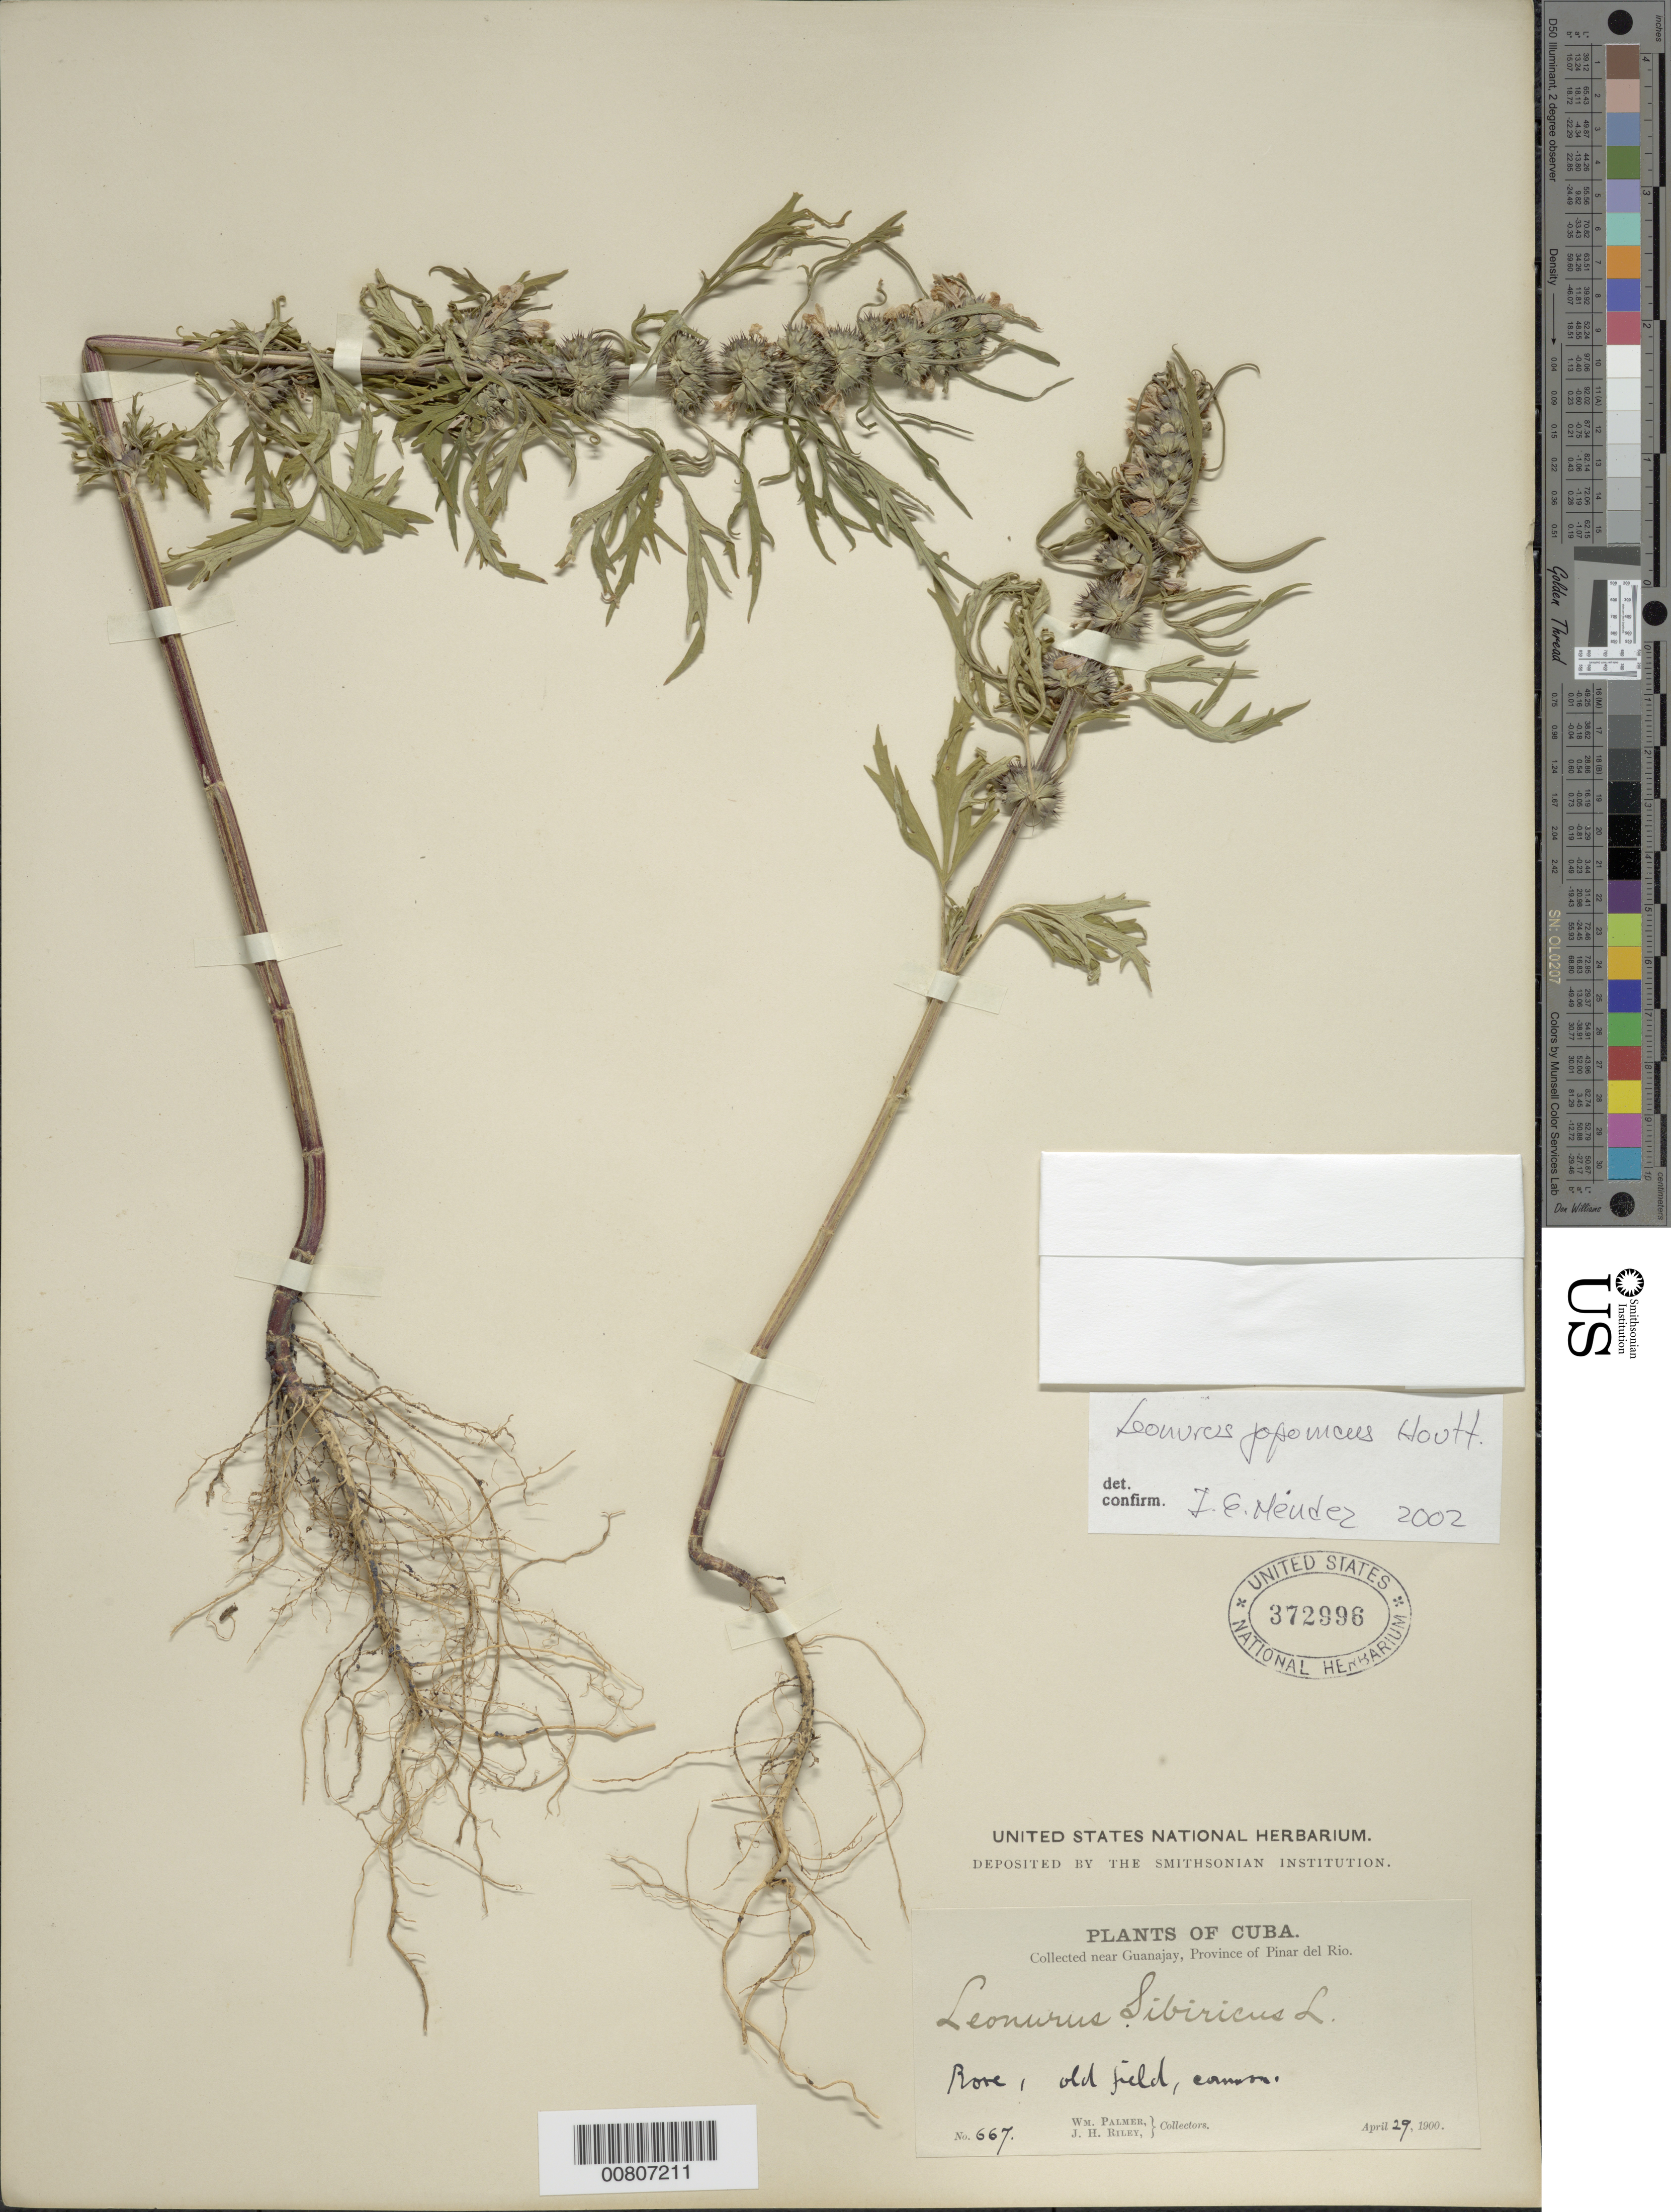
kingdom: Plantae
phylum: Tracheophyta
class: Magnoliopsida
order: Lamiales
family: Lamiaceae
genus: Leonurus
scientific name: Leonurus japonicus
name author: Houtt.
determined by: Méndez, Isidro E., (HIPC)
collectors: W. Palmer & J. H. Riley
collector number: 667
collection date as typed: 29 Apr 1900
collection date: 1900-04-29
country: Cuba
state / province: Pinar del Rio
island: Cuba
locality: Guanajay, near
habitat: Road, old field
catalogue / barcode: US 372996